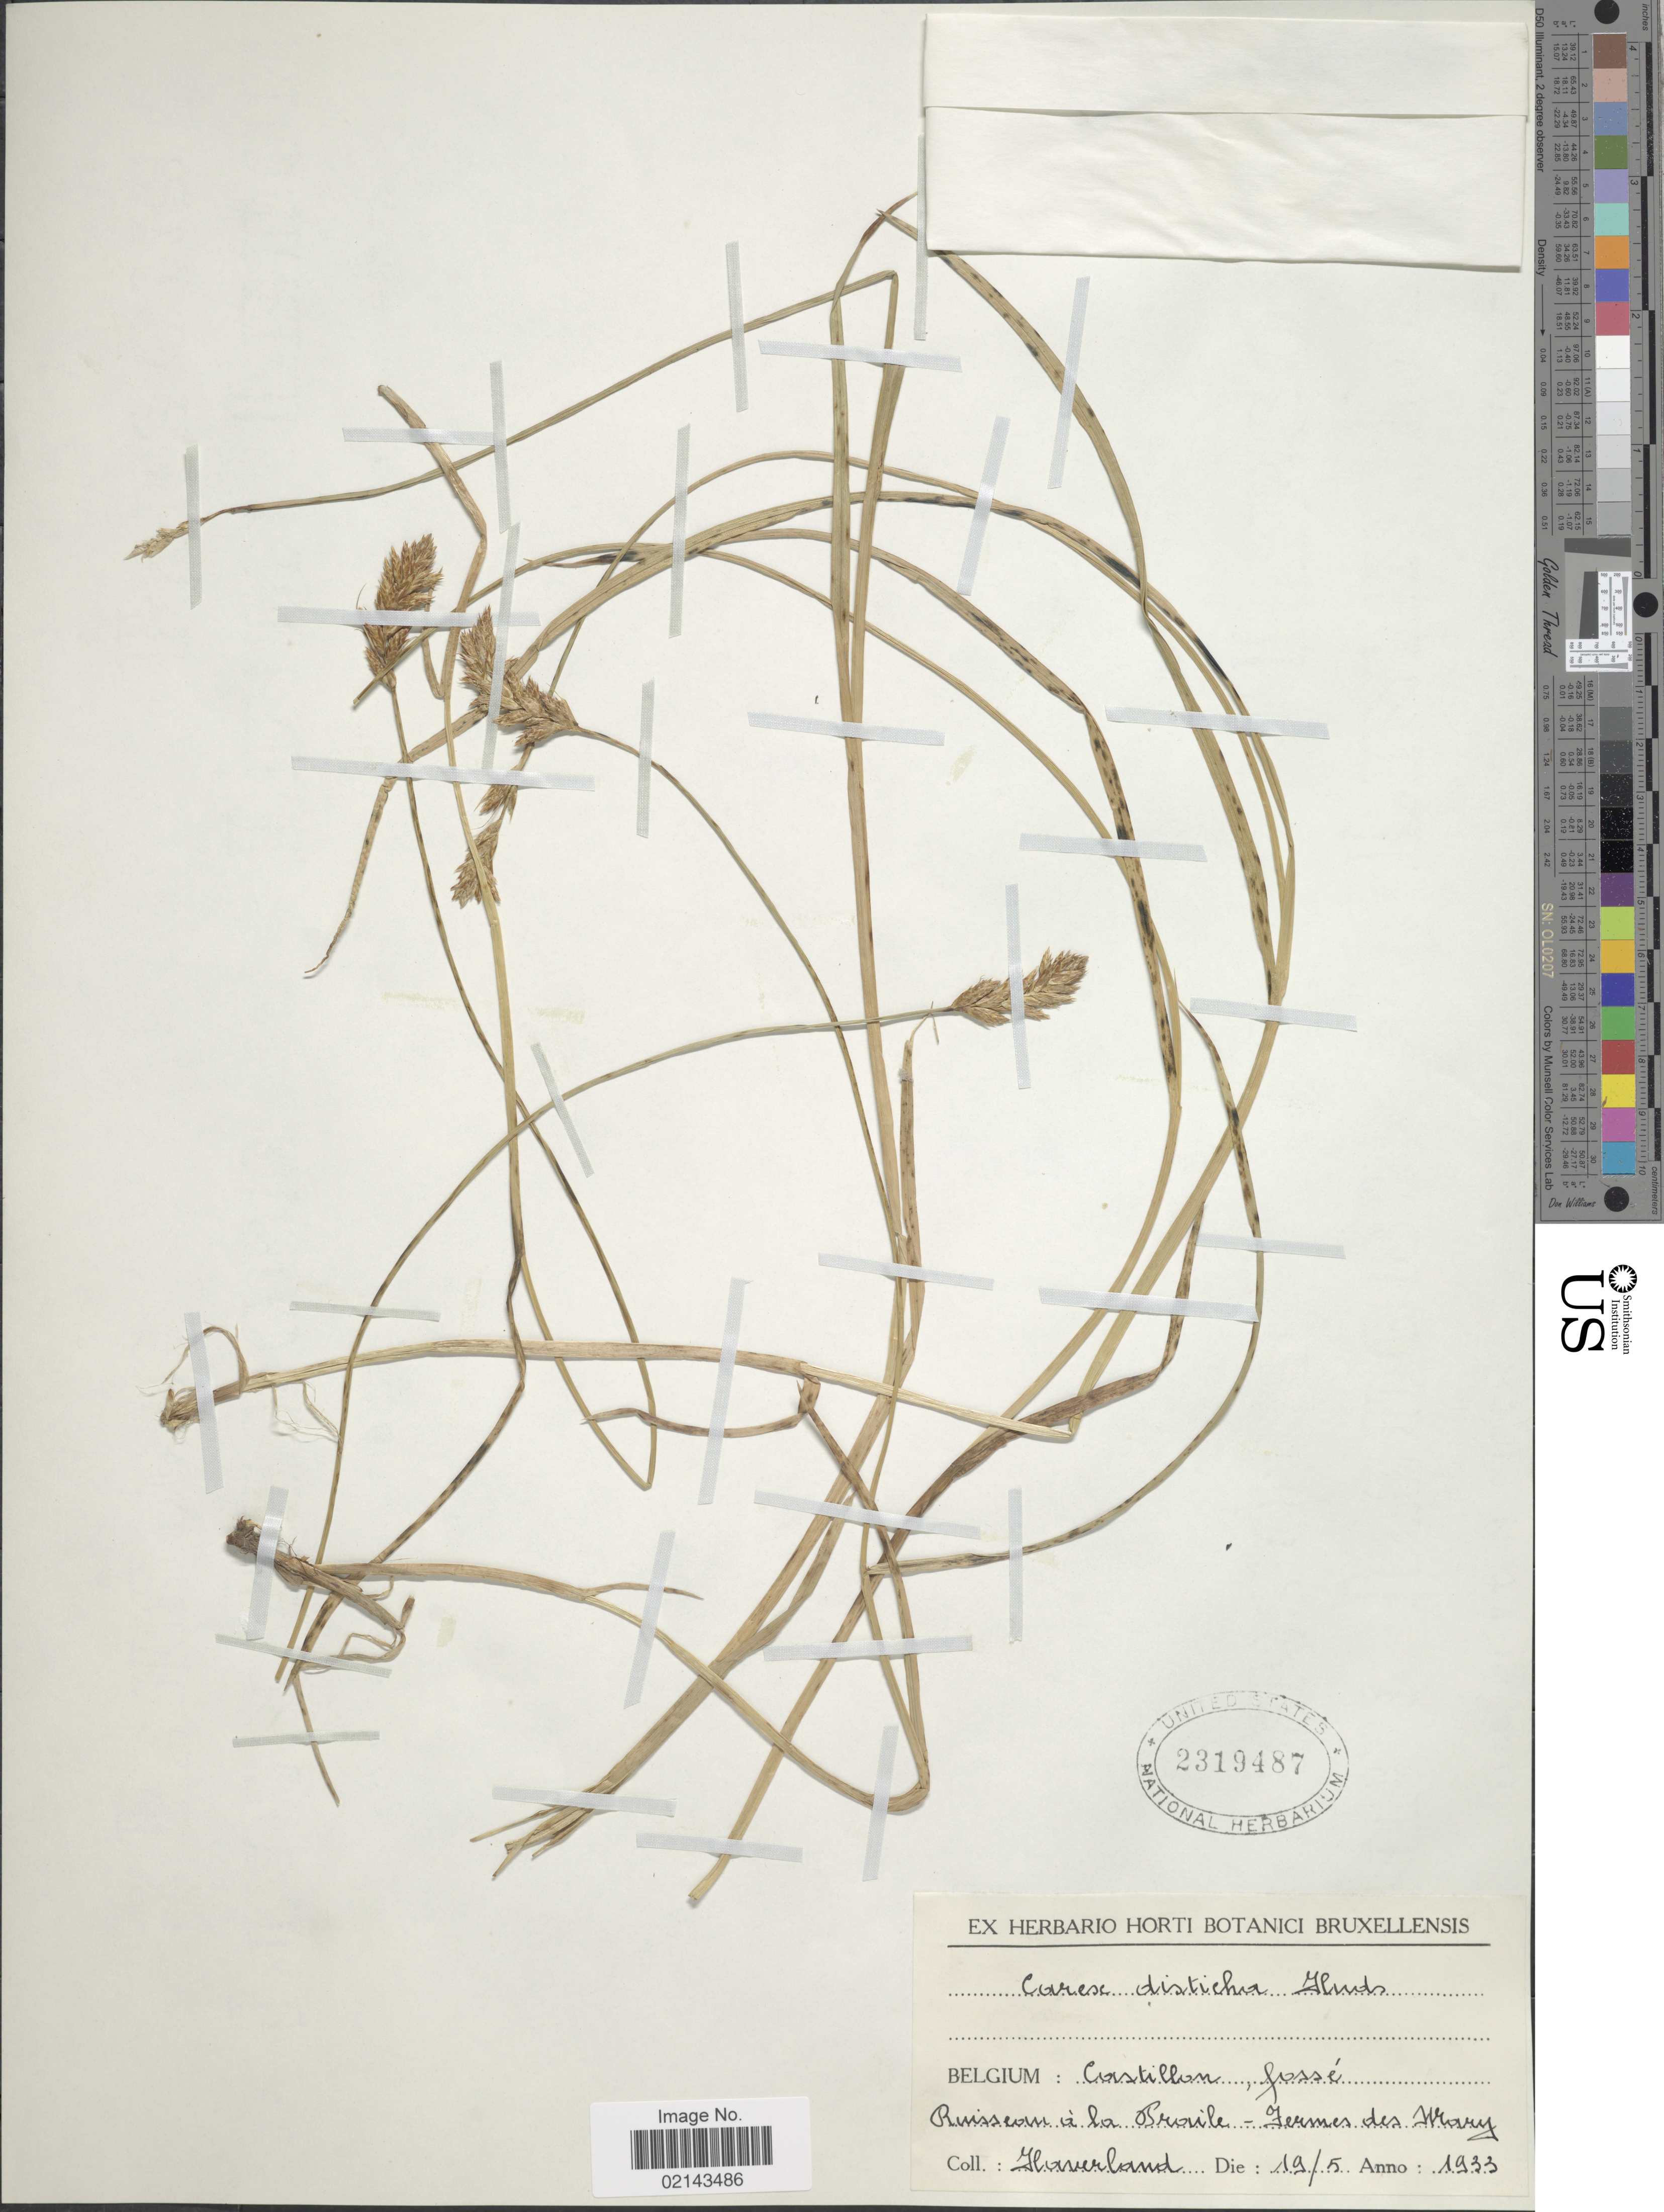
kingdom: Plantae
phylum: Tracheophyta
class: Liliopsida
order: Poales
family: Cyperaceae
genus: Carex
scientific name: Carex disticha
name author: Huds.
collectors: Hamerland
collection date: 1933-05-19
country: Belgium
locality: Belgium: Castillon, fosse. Ruisseau a la Proule - Fermes des Mary [interpreted]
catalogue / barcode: US 2319487